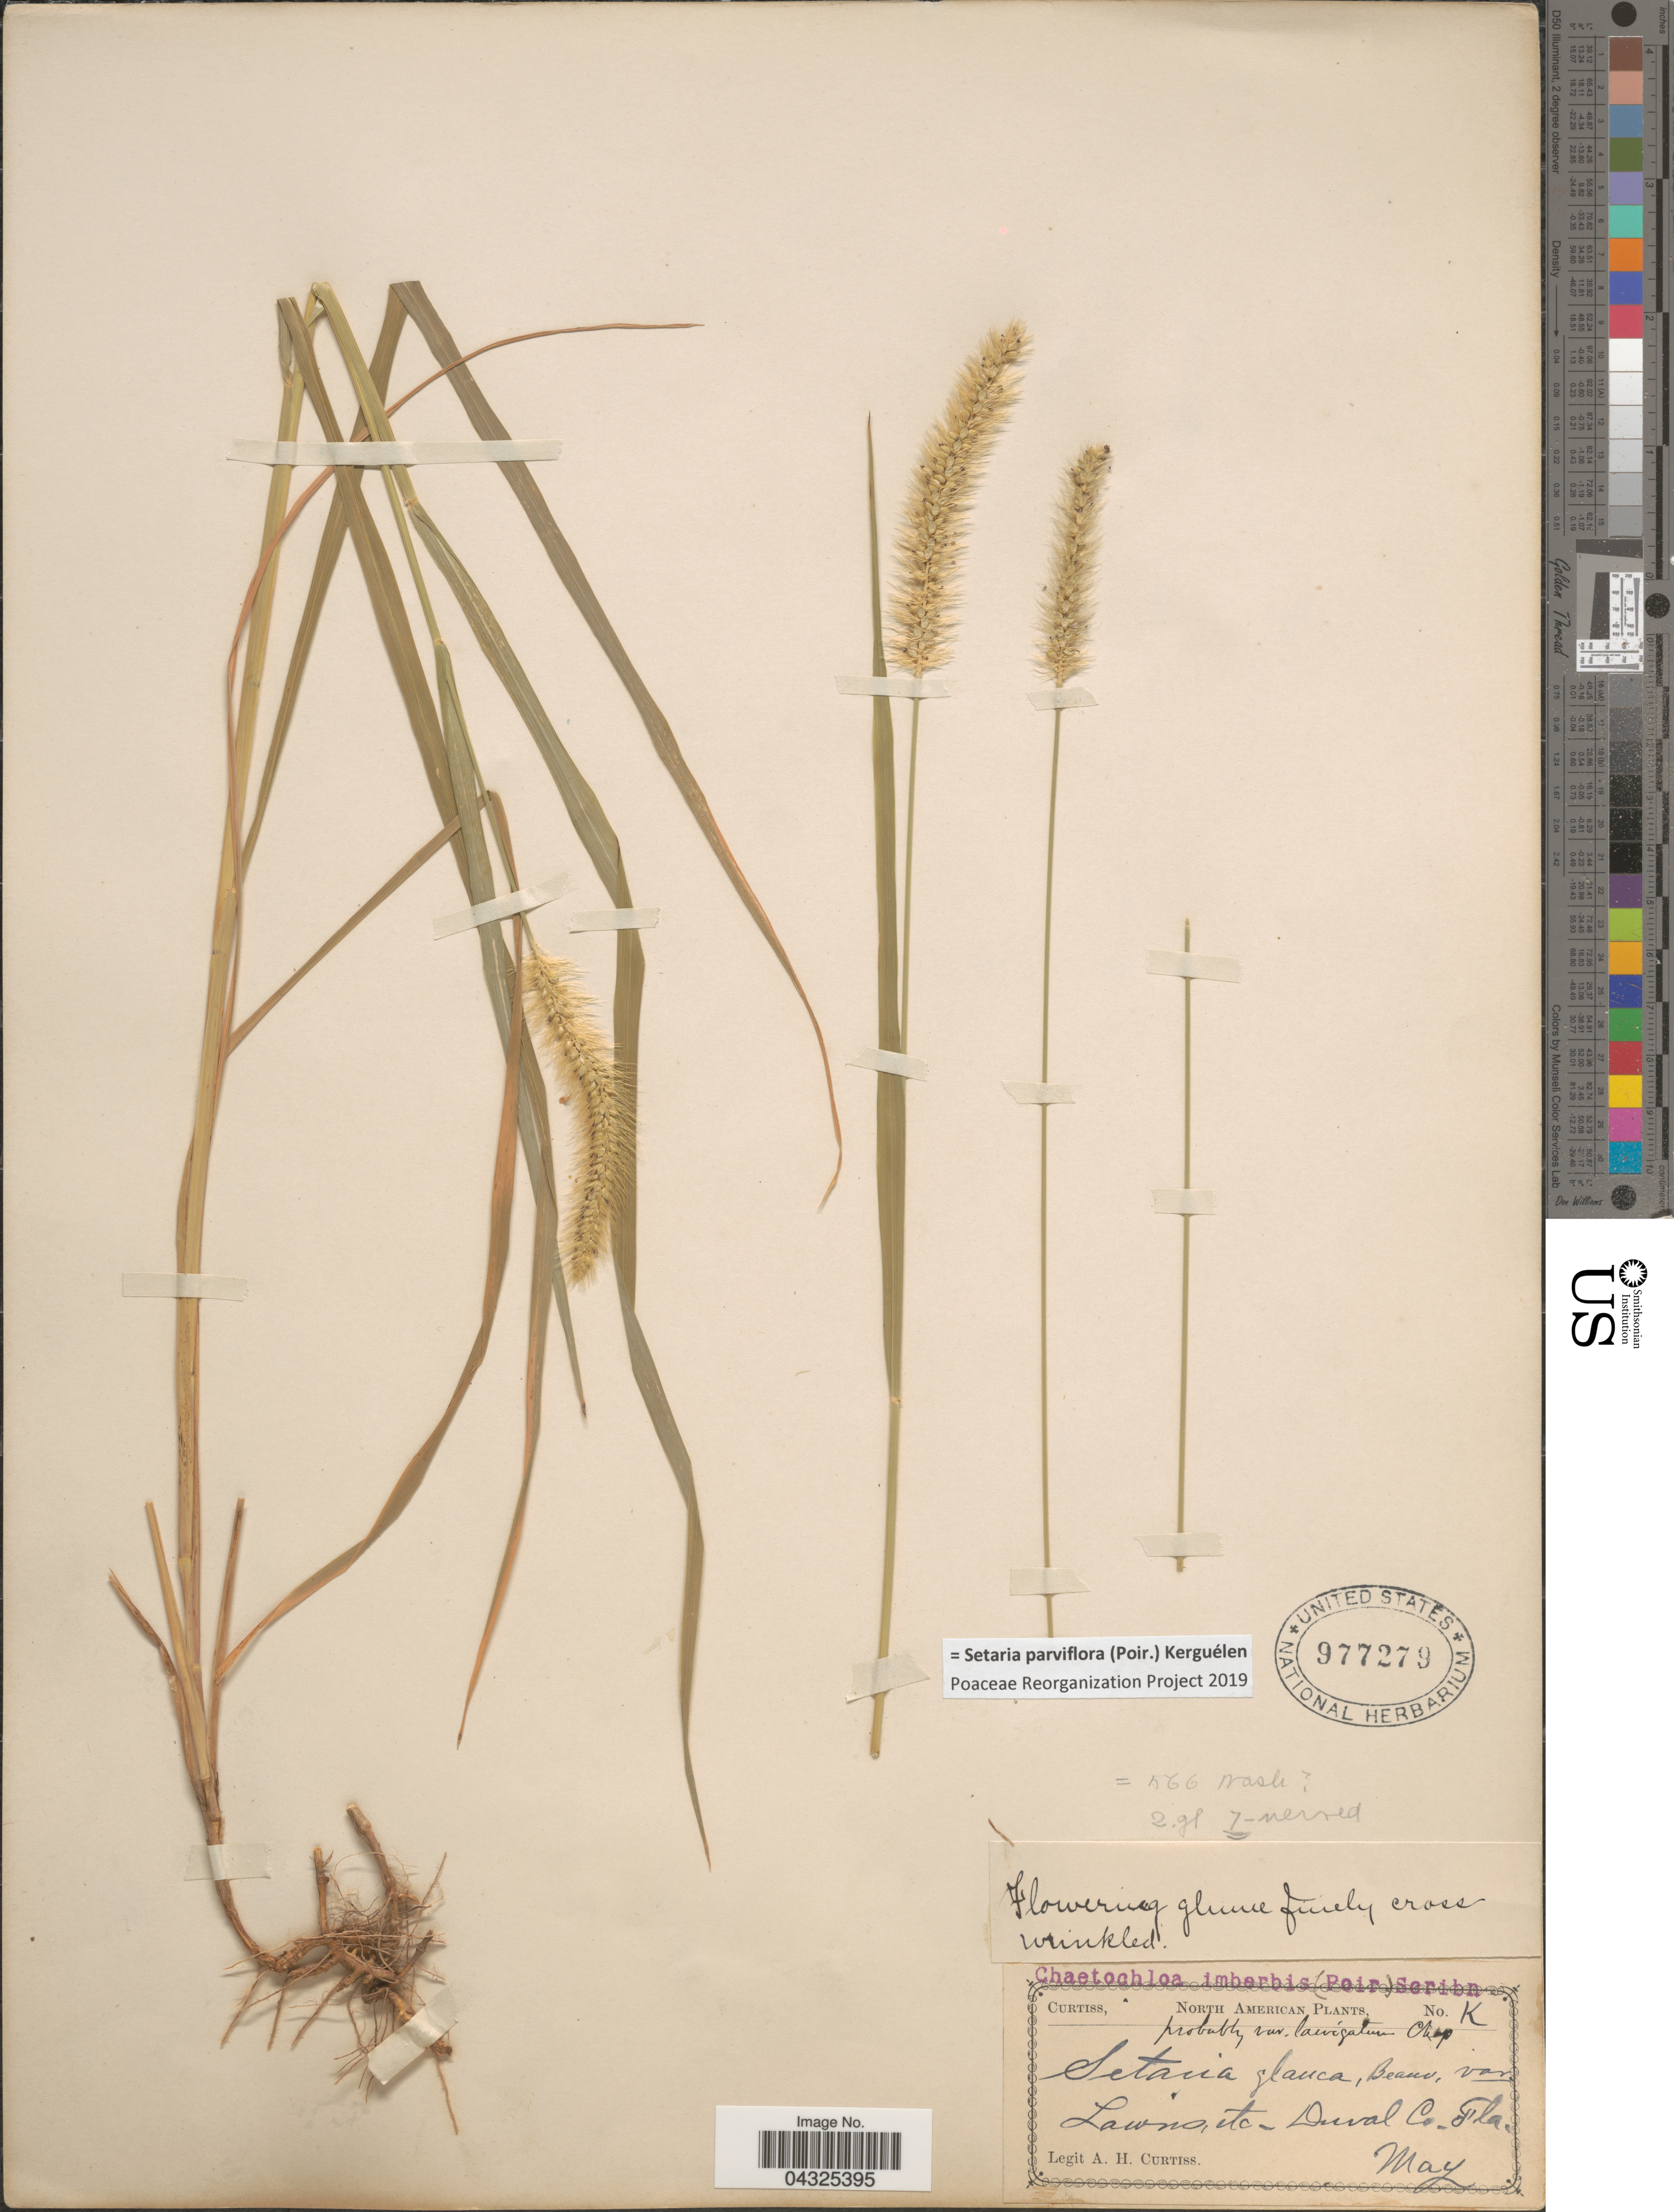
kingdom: Plantae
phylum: Tracheophyta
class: Liliopsida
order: Poales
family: Poaceae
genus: Setaria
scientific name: Setaria parviflora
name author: (Poir.) Kerguélen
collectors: A. H. Curtiss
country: United States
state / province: Florida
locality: Duval Co.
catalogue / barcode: US 977279